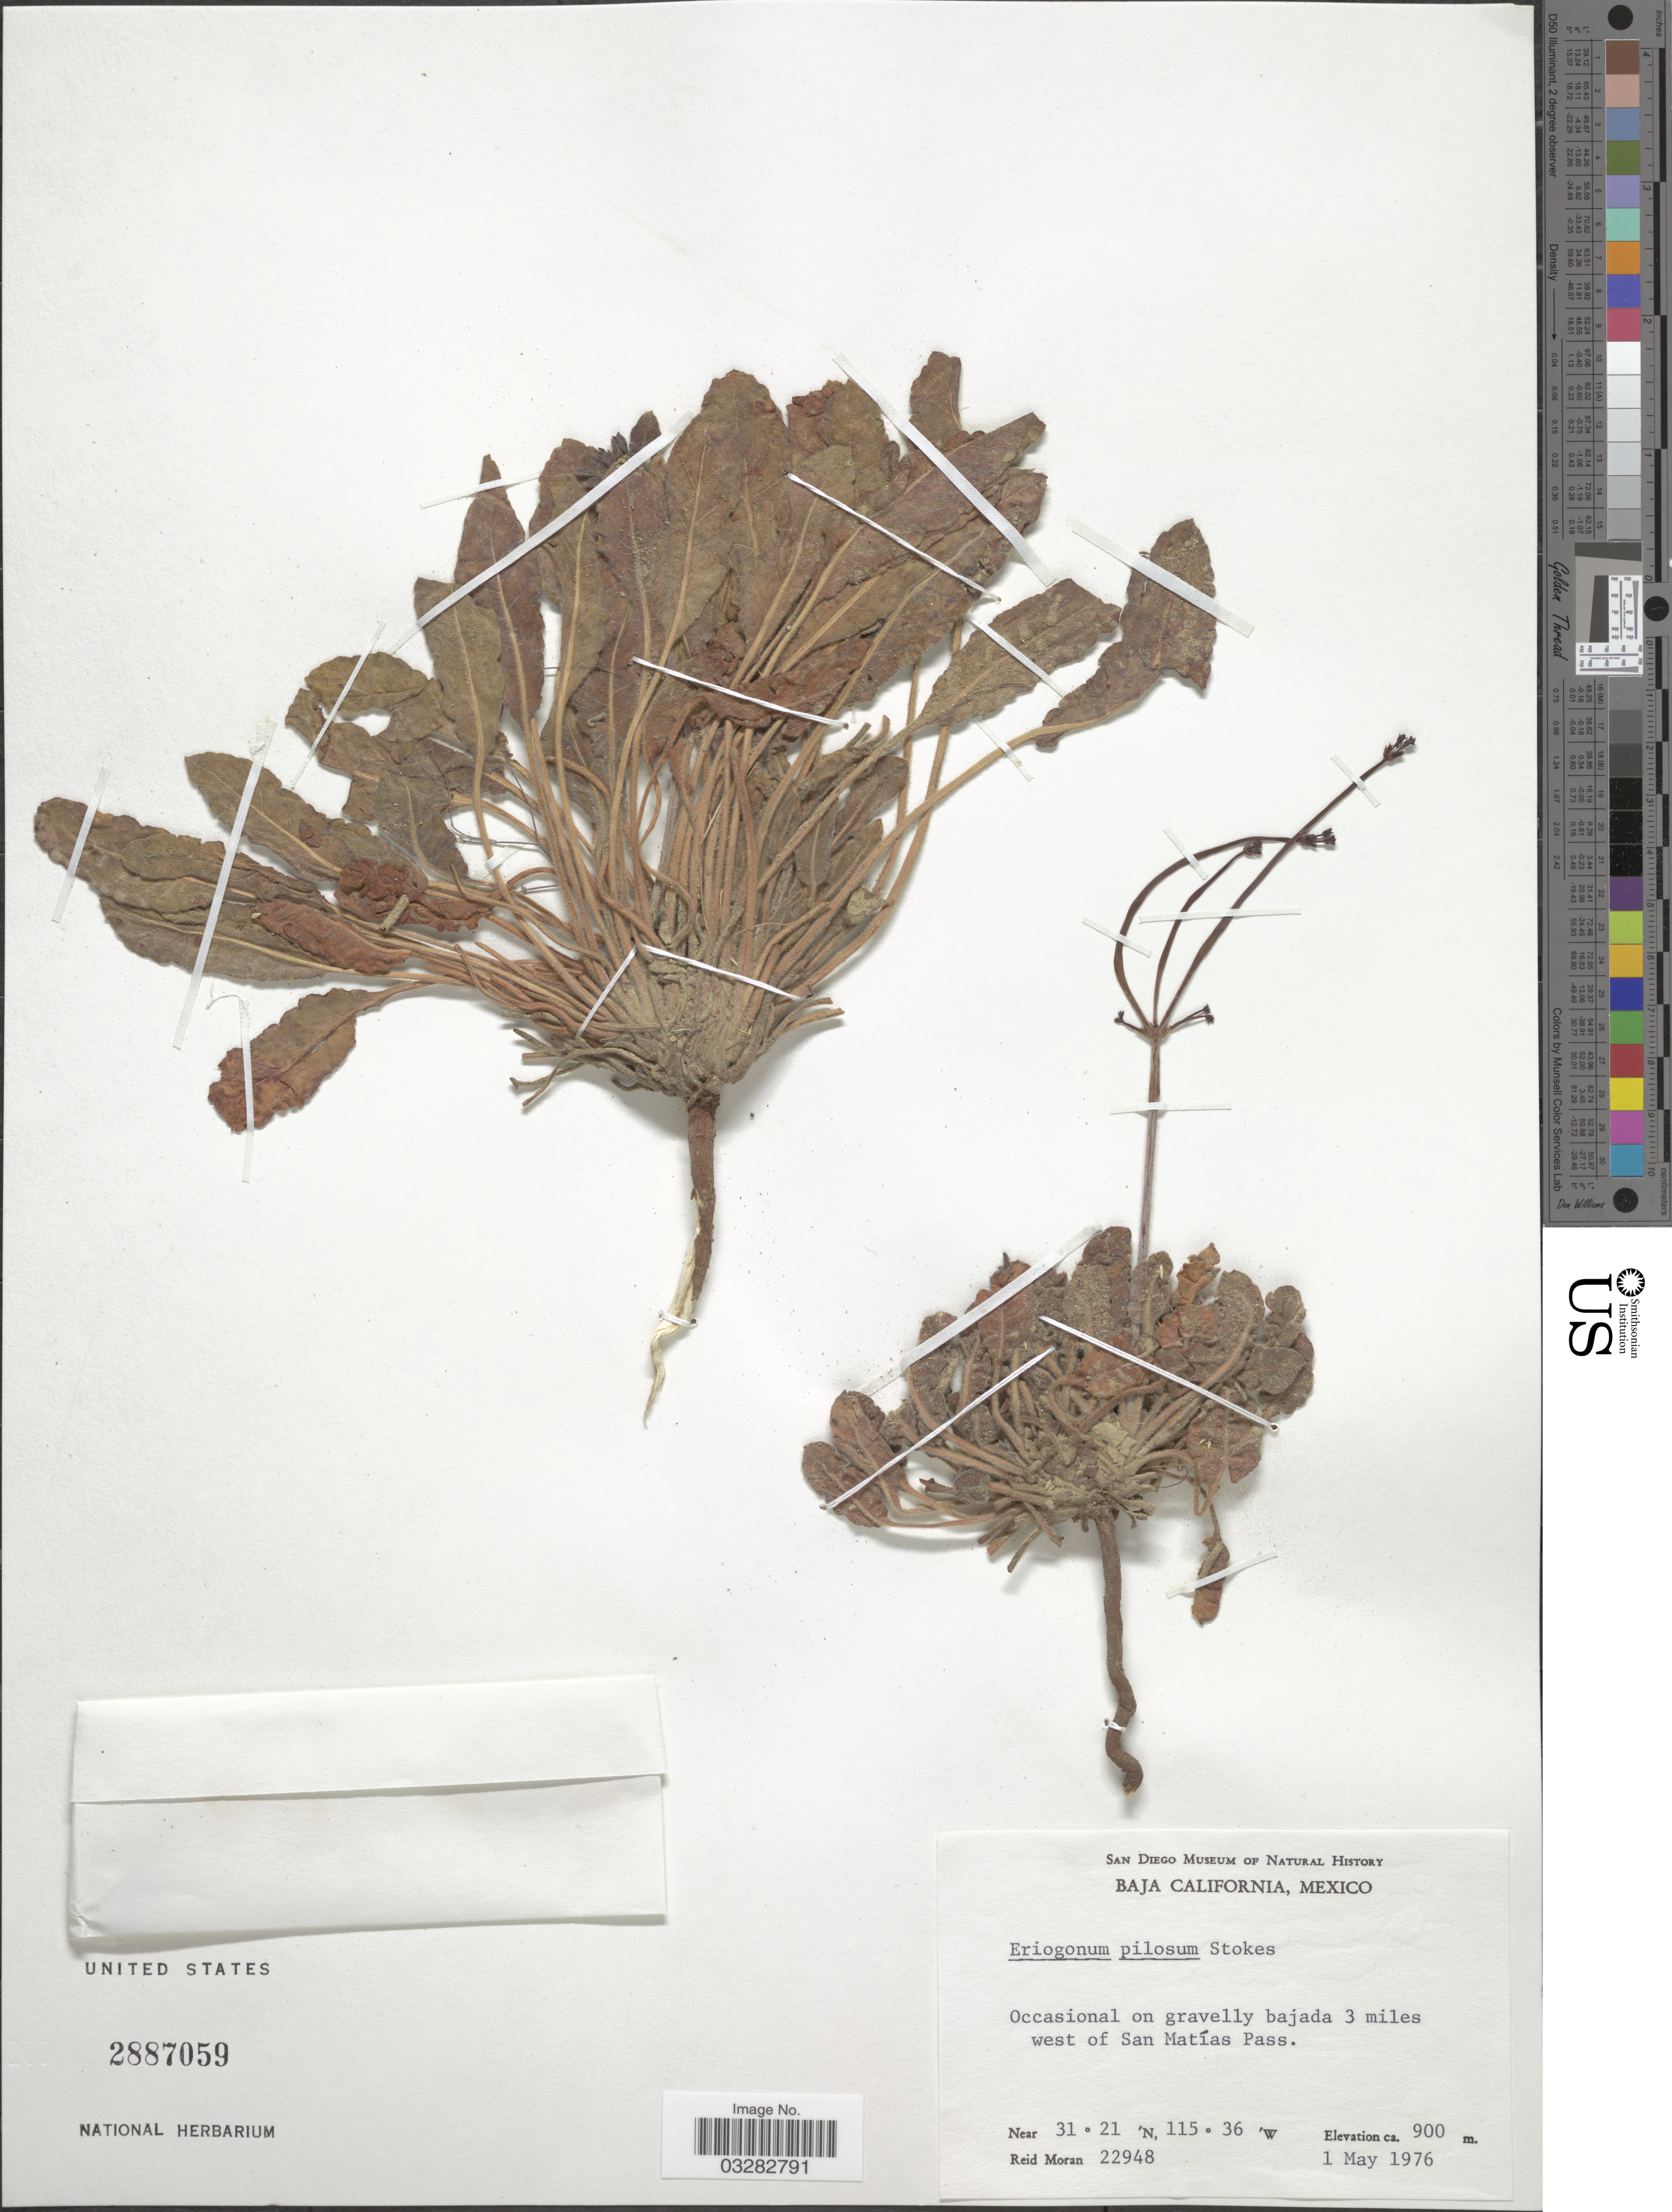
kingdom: Plantae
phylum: Tracheophyta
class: Magnoliopsida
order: Caryophyllales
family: Polygonaceae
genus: Eriogonum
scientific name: Eriogonum pilosum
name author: S. Stokes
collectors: R. V. Moran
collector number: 22948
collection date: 1976-05-01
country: Mexico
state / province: Baja California Norte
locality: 3 miles west of San Matías Pass.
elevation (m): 900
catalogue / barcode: US 2887059